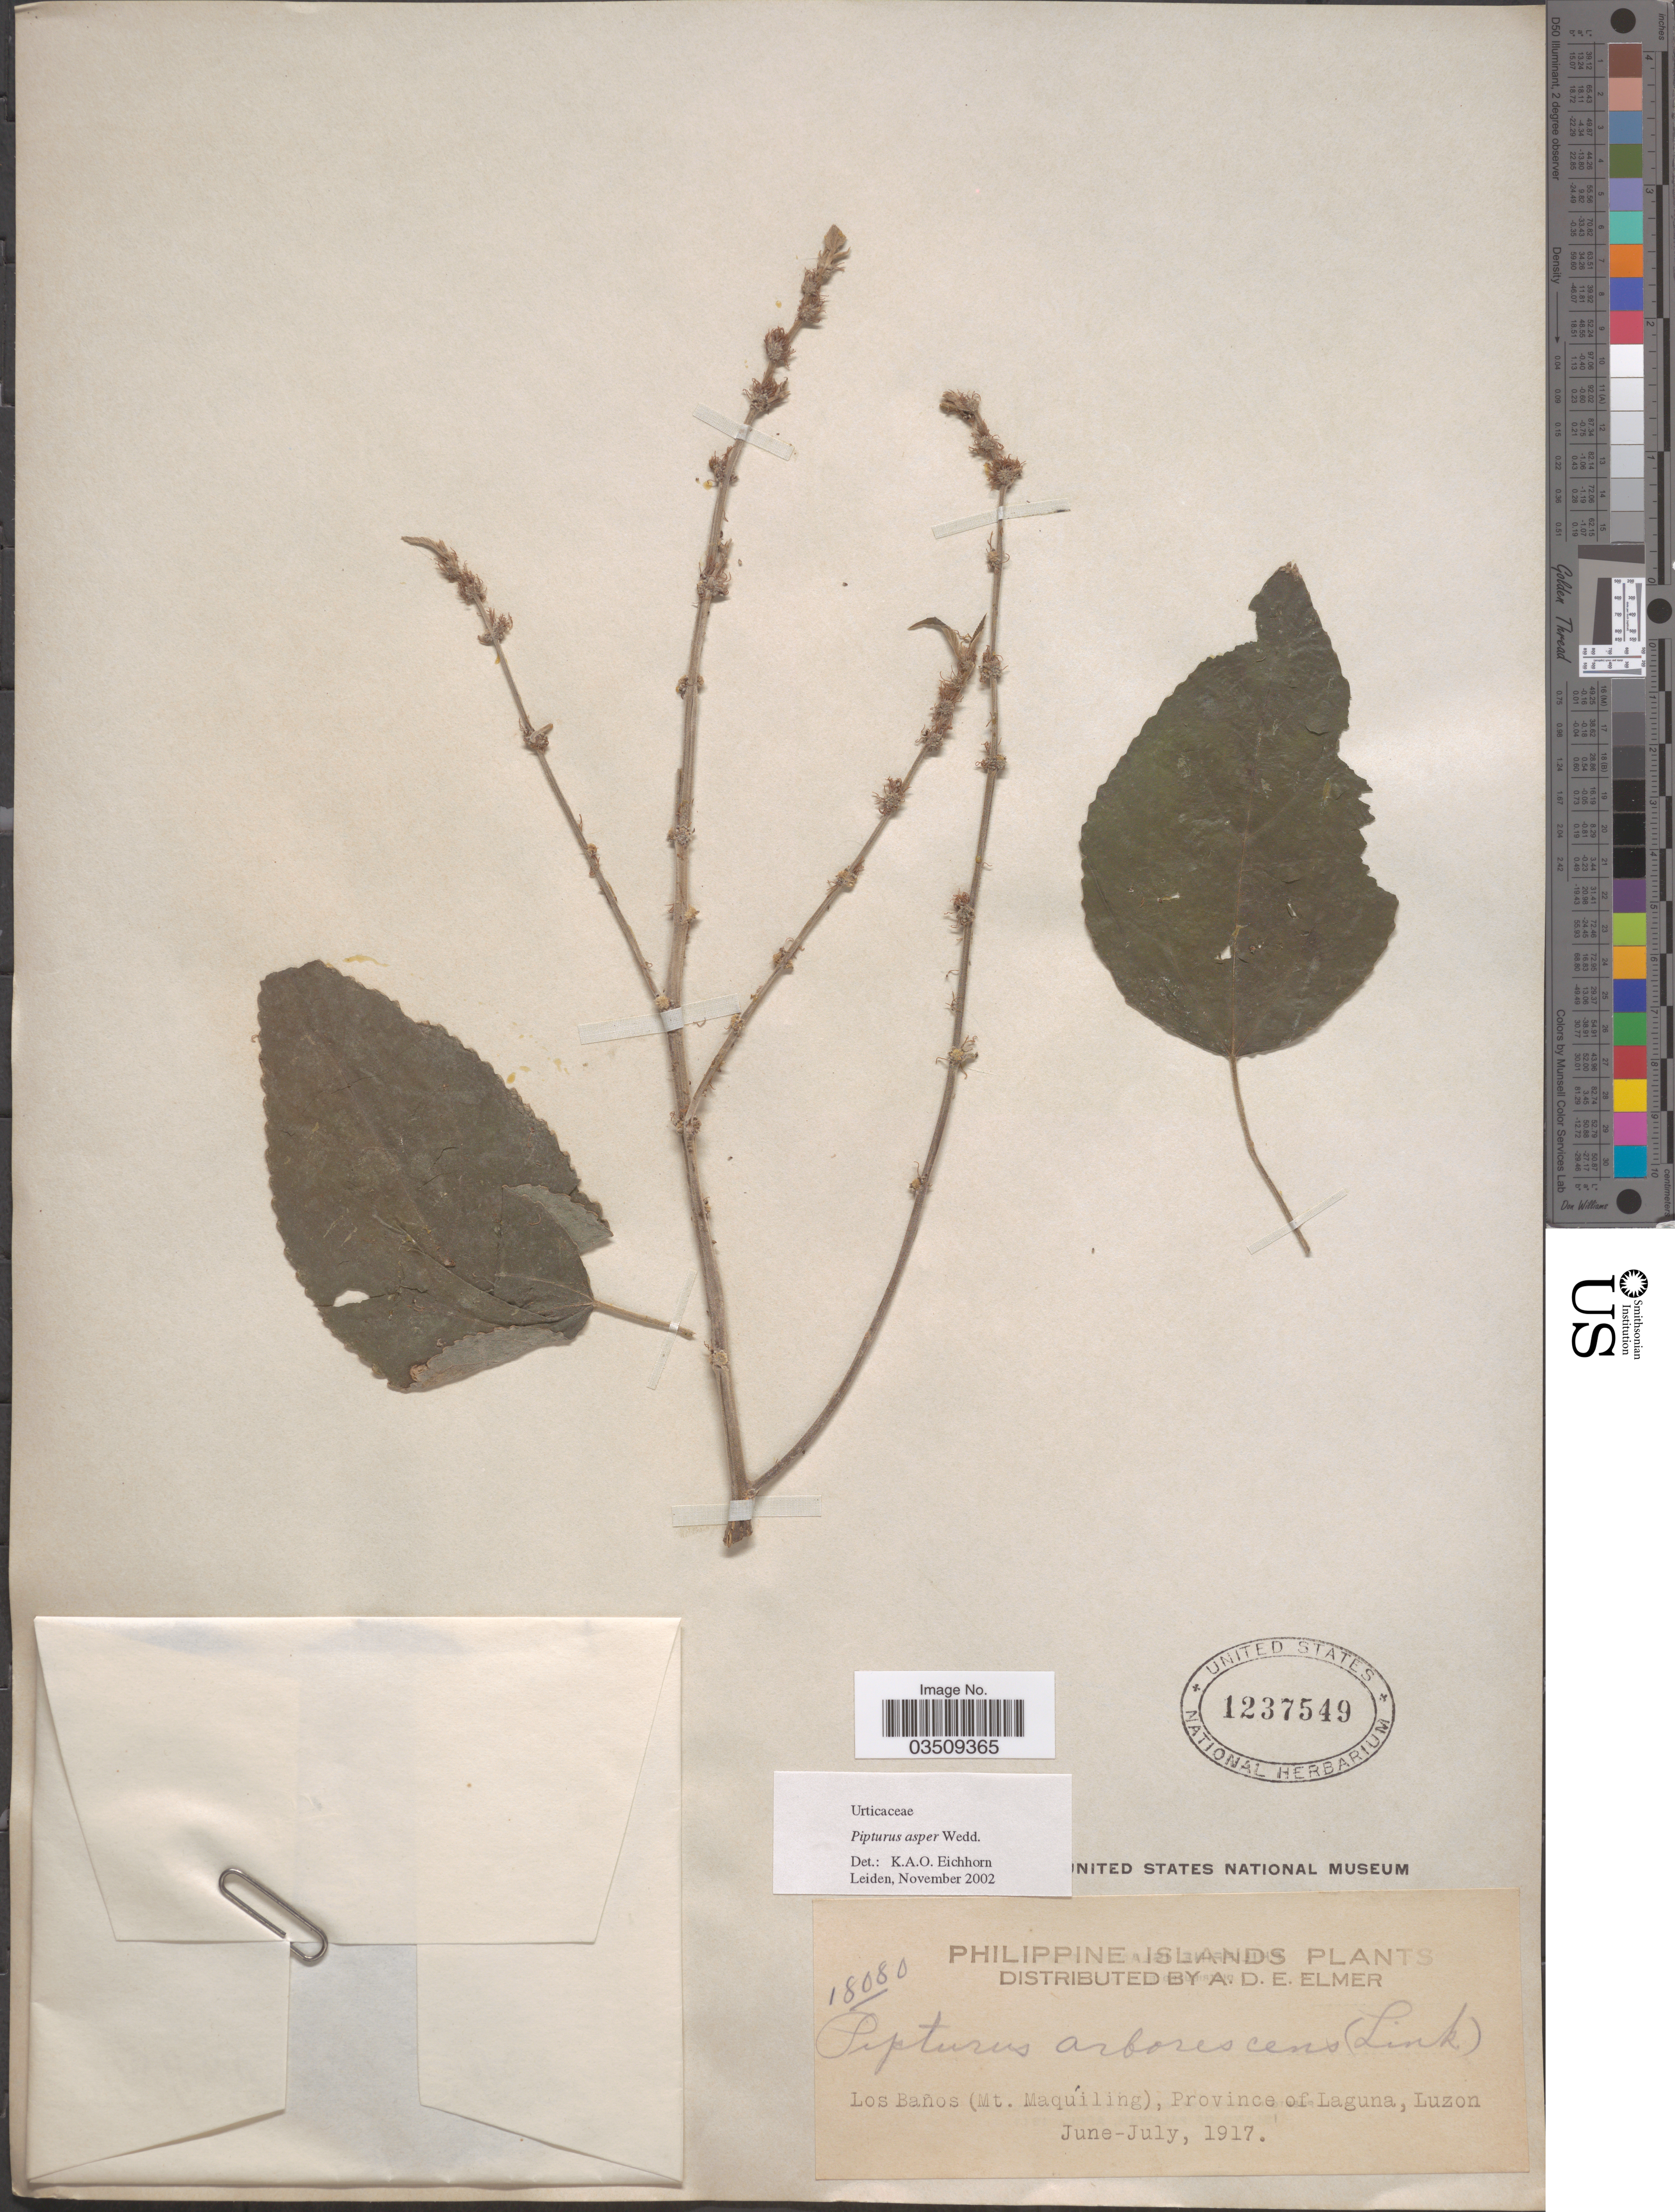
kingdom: Plantae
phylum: Tracheophyta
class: Magnoliopsida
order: Rosales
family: Urticaceae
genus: Pipturus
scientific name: Pipturus arborescens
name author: (Link) C.B. Rob.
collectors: A. D. E. Elmer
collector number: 18080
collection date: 1917-06/1917-07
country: Philippines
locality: Los Baños (Mt. Maqúiling), Province of Laguna, Luzon.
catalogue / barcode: US 1237549